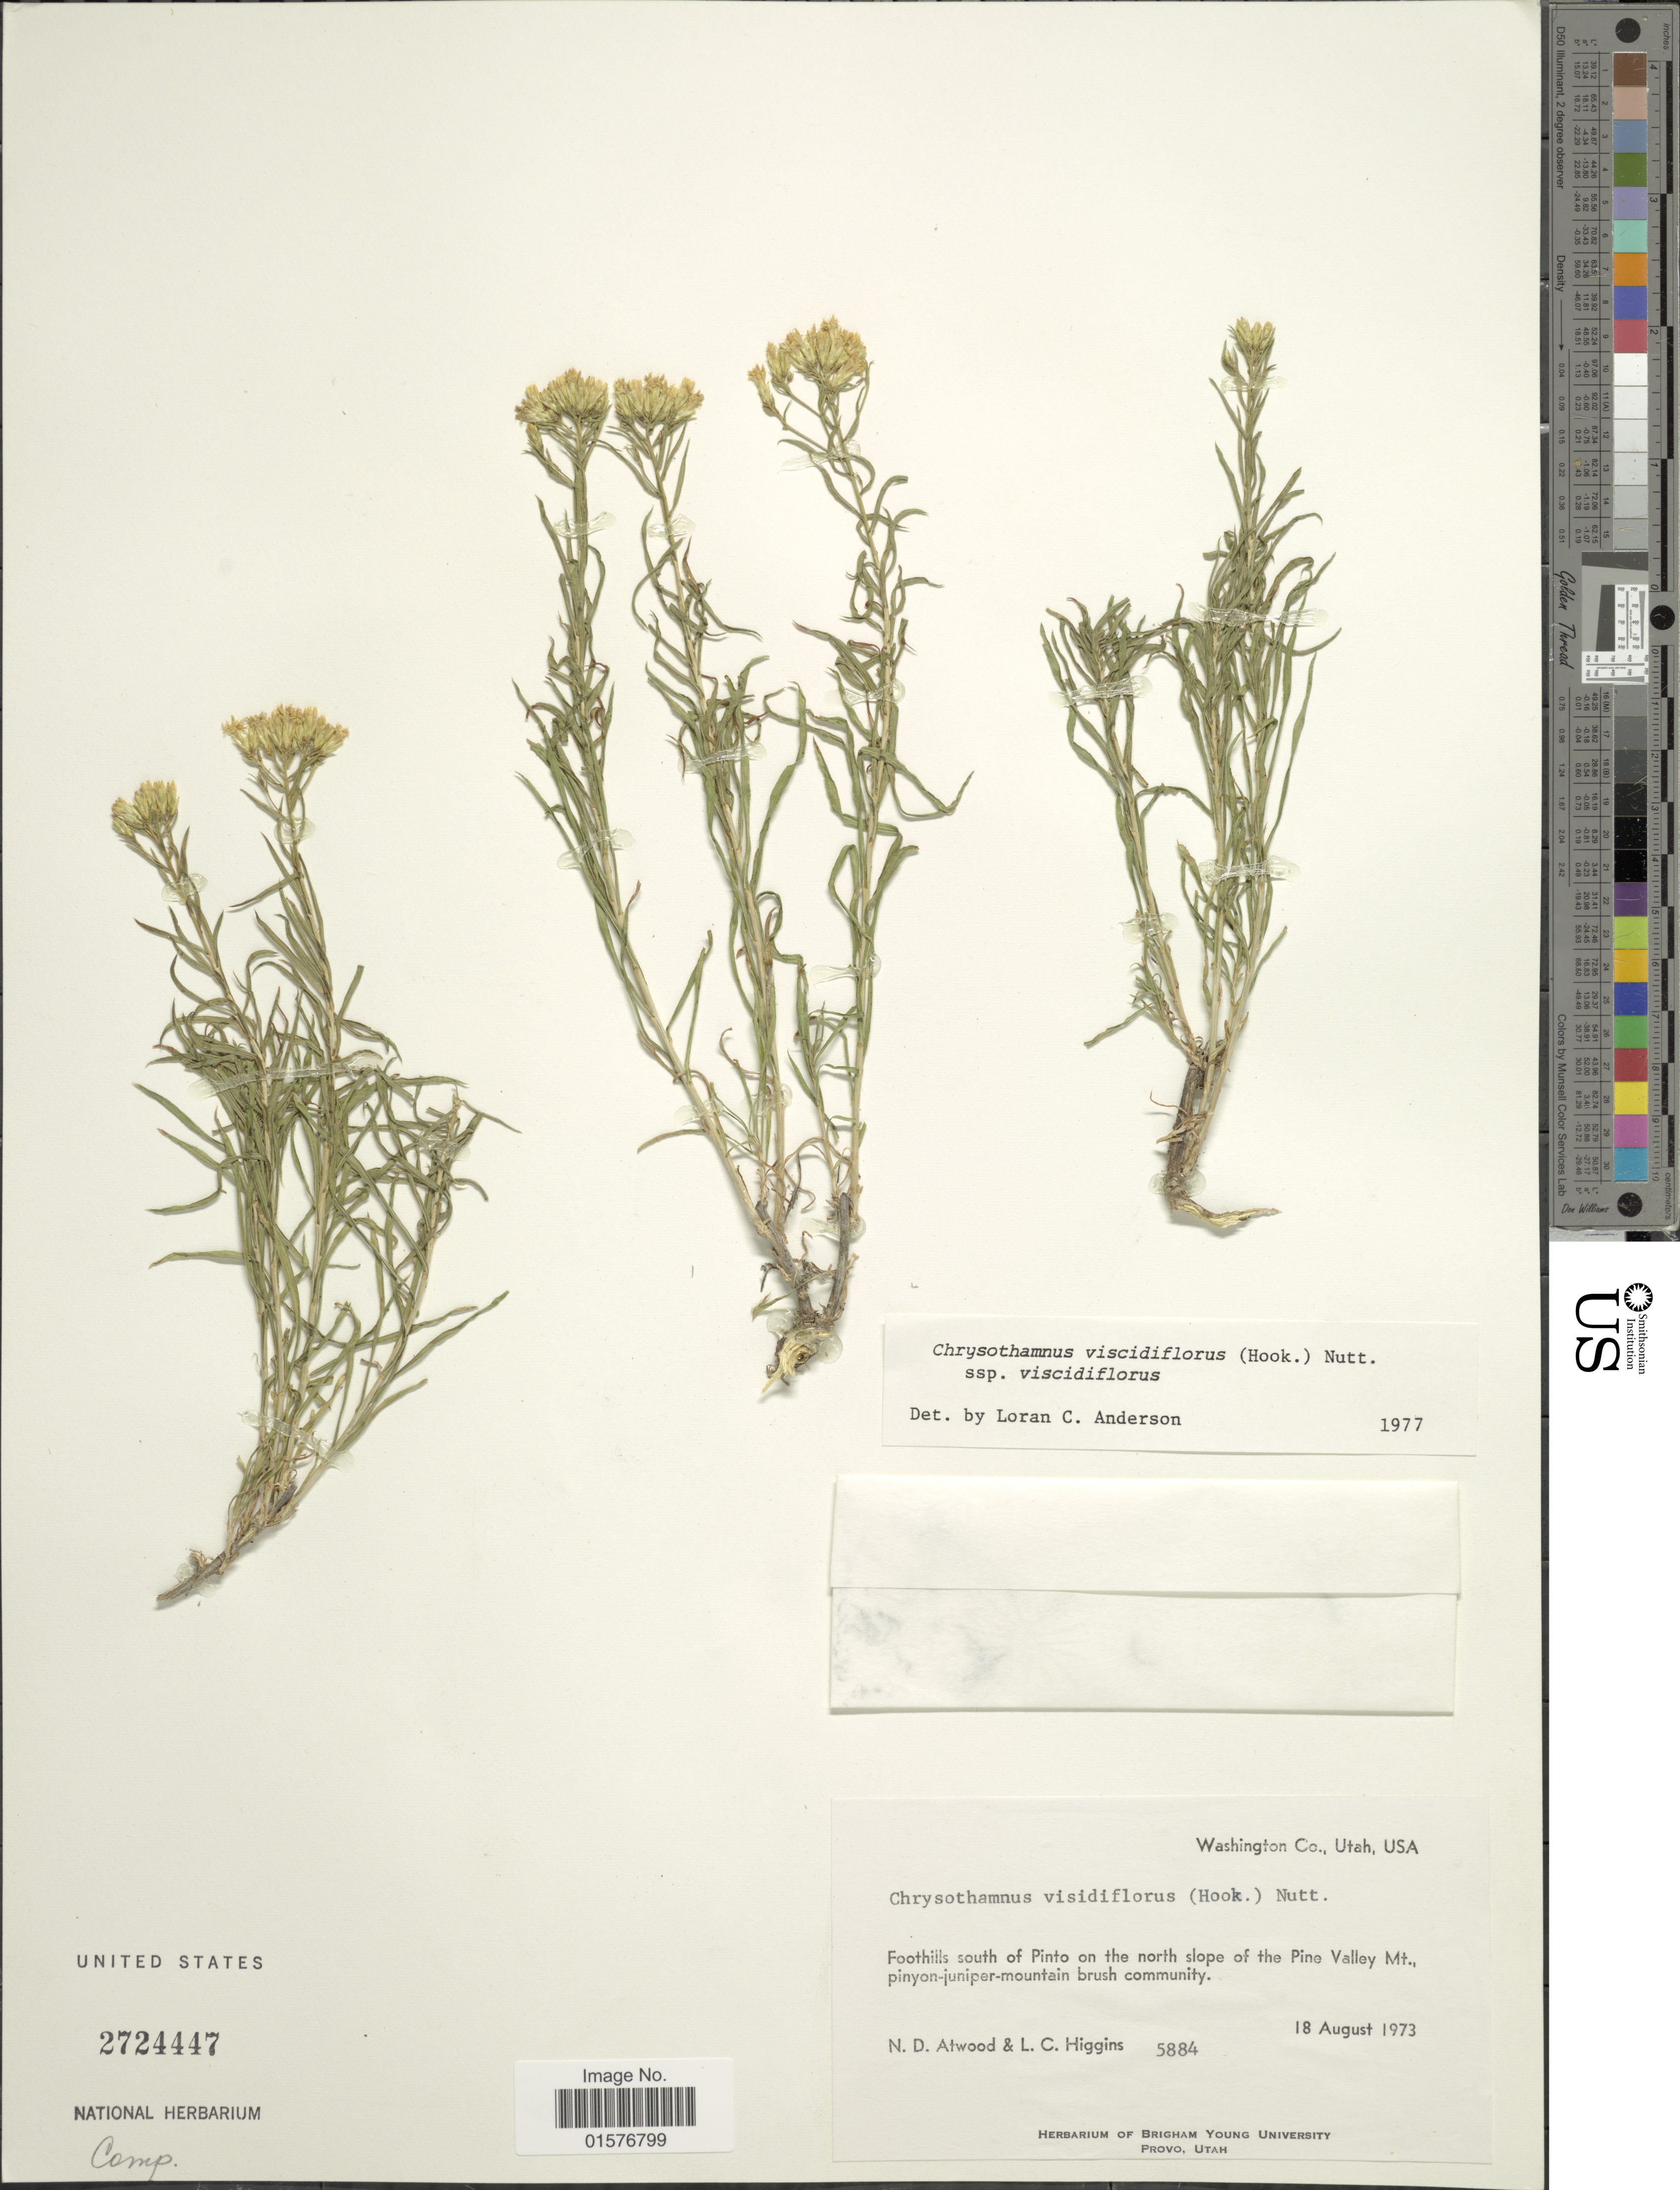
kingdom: Plantae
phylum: Tracheophyta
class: Magnoliopsida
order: Asterales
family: Asteraceae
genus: Chrysothamnus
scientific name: Chrysothamnus viscidiflorus subsp. viscidiflorus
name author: (Hook.) Nutt.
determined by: Urbatsch, Lowell E., Curator (LSU), Louisiana State University (UNITED STATES)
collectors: N. Atwood & L. Higgins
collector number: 5884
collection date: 1973-08-18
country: United States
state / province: Utah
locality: Washington Co., Utah, Foothills south of Pinto on the north slope of the Pine Valley Mt., pinyon-juniper-mountain brush community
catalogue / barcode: US 2724447